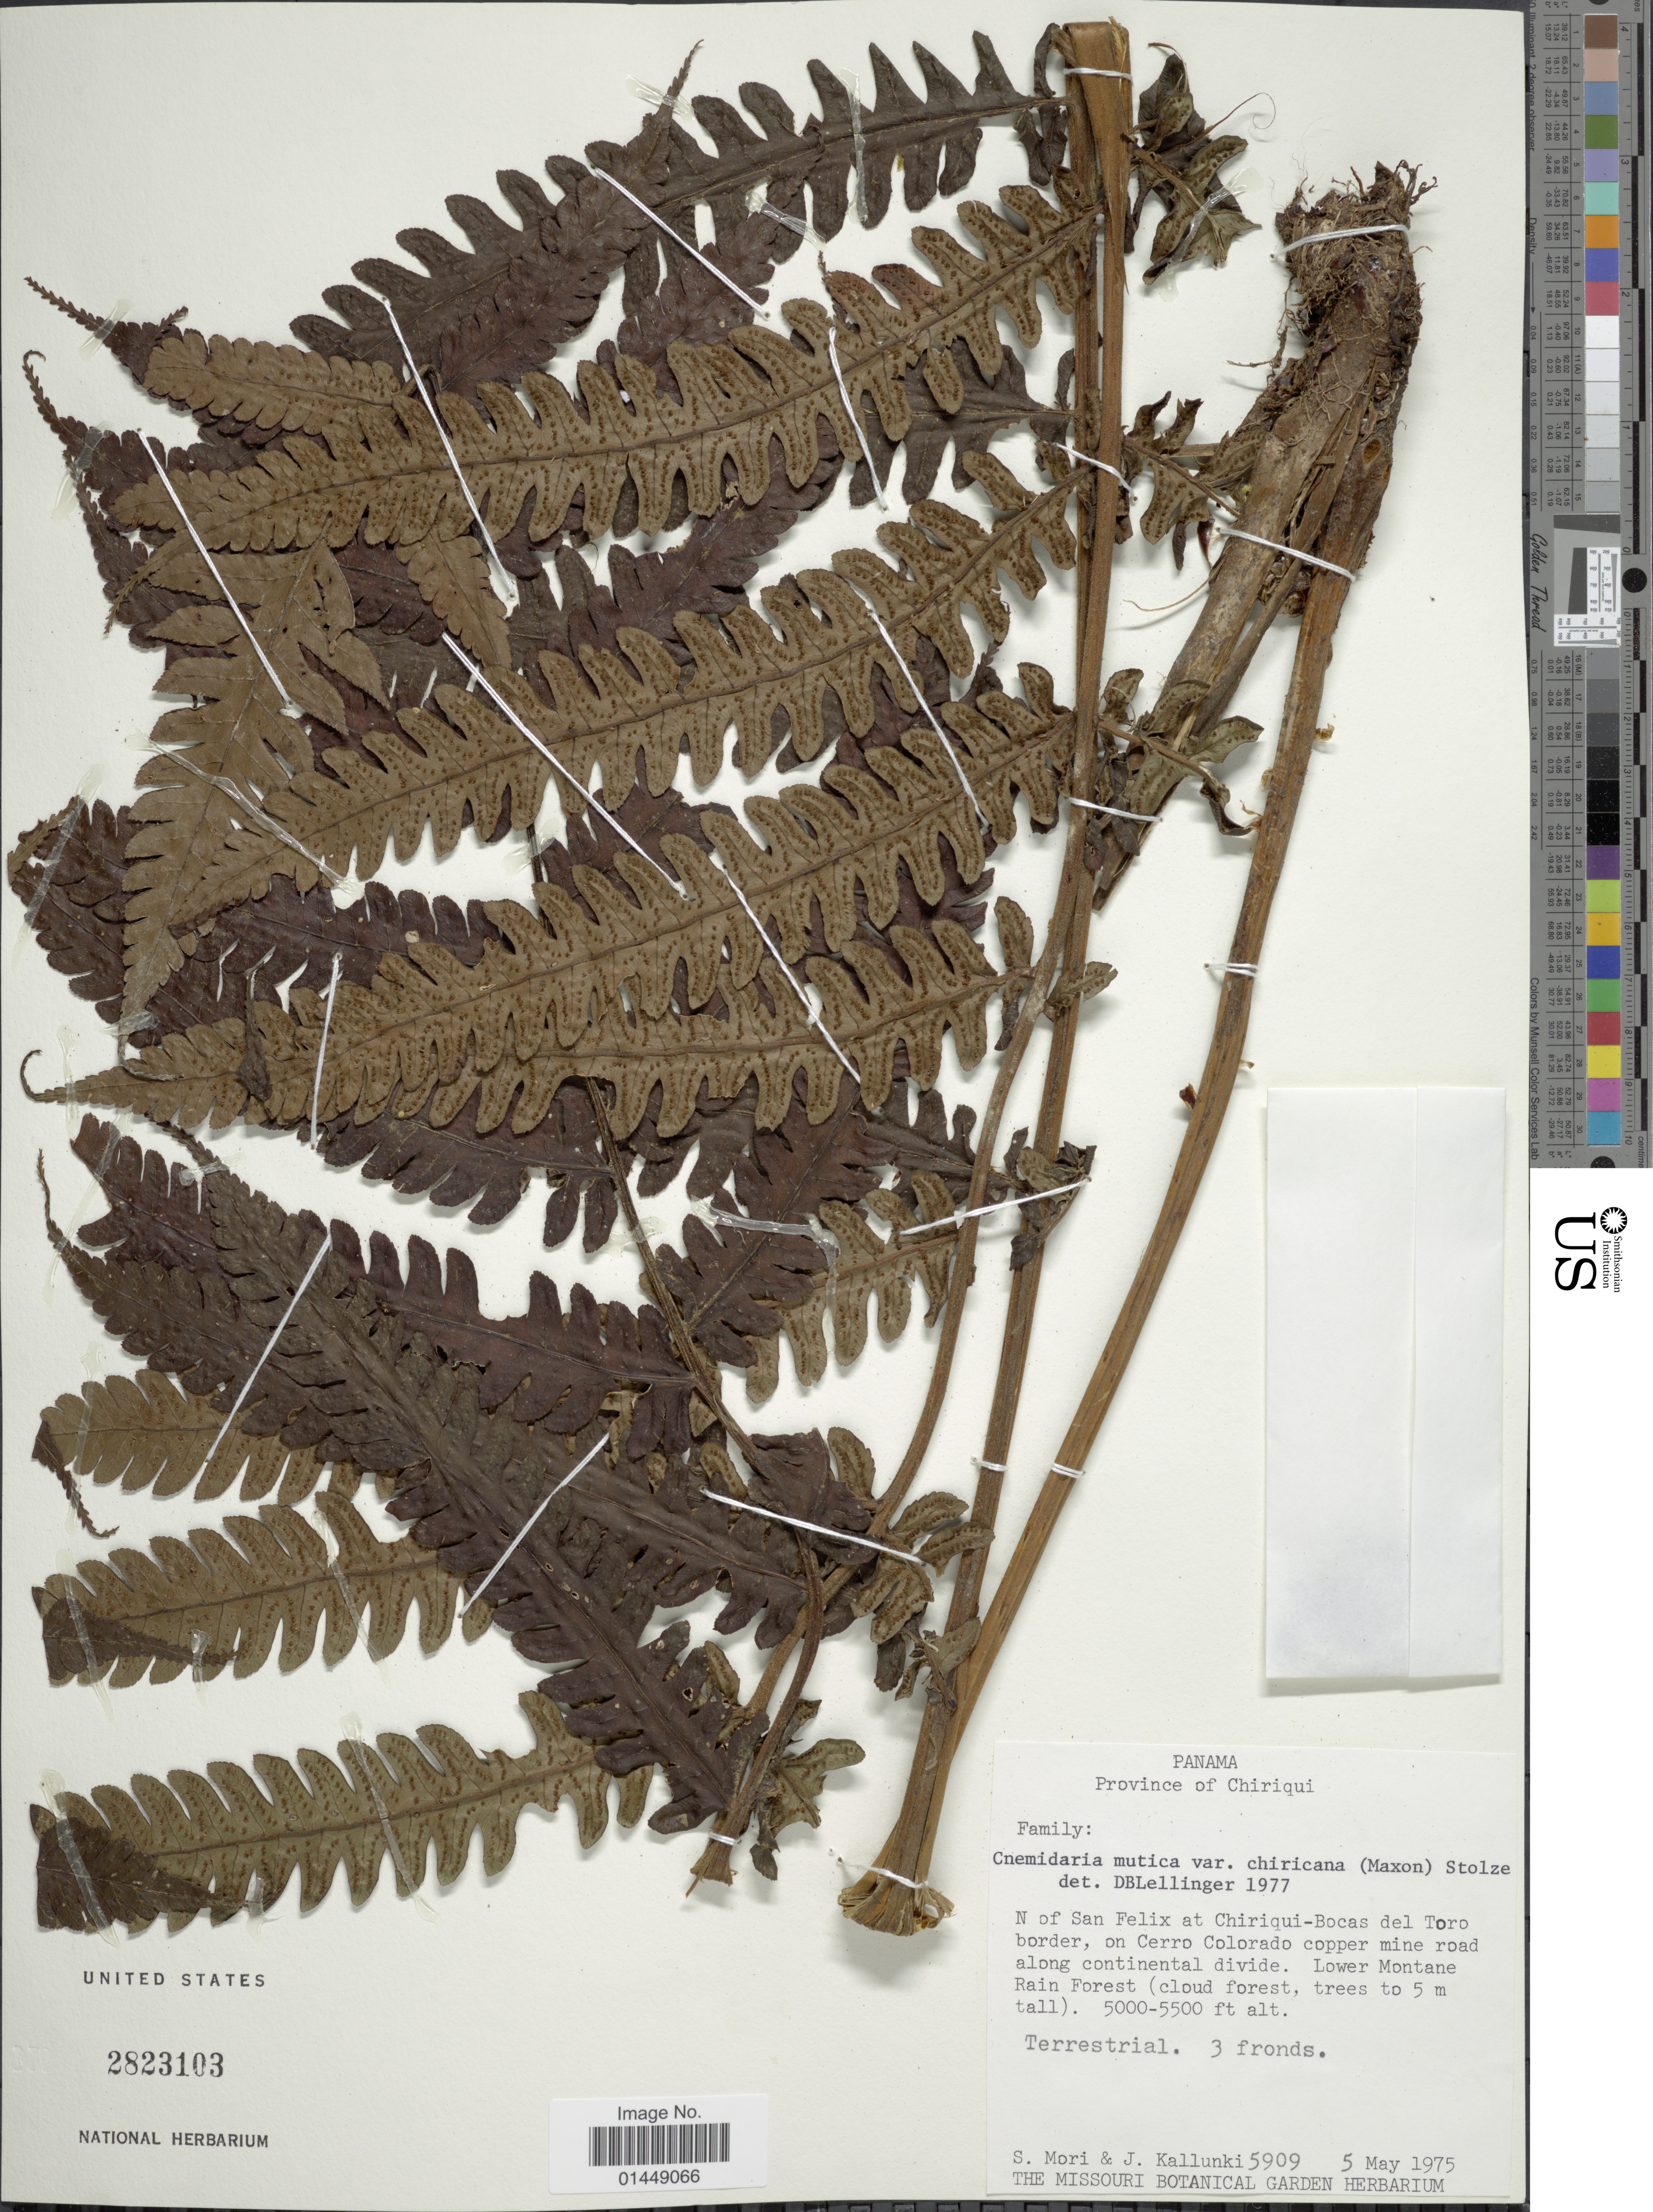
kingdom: Plantae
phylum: Tracheophyta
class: Polypodiopsida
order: Cyatheales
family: Cyatheaceae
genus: Cyathea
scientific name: Cyathea mutica var. chiricana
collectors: S. Mori & J. Kallunki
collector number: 5909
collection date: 1975-05-05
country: Panama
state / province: Chiriqui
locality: Province of Chiriqui. N of San Felix at Chiriqui-Bocas del Toro border, on Cerro Colorado copper mine road along continental divide. Lower Montane Rain Forest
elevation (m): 1524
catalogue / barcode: US 2823103